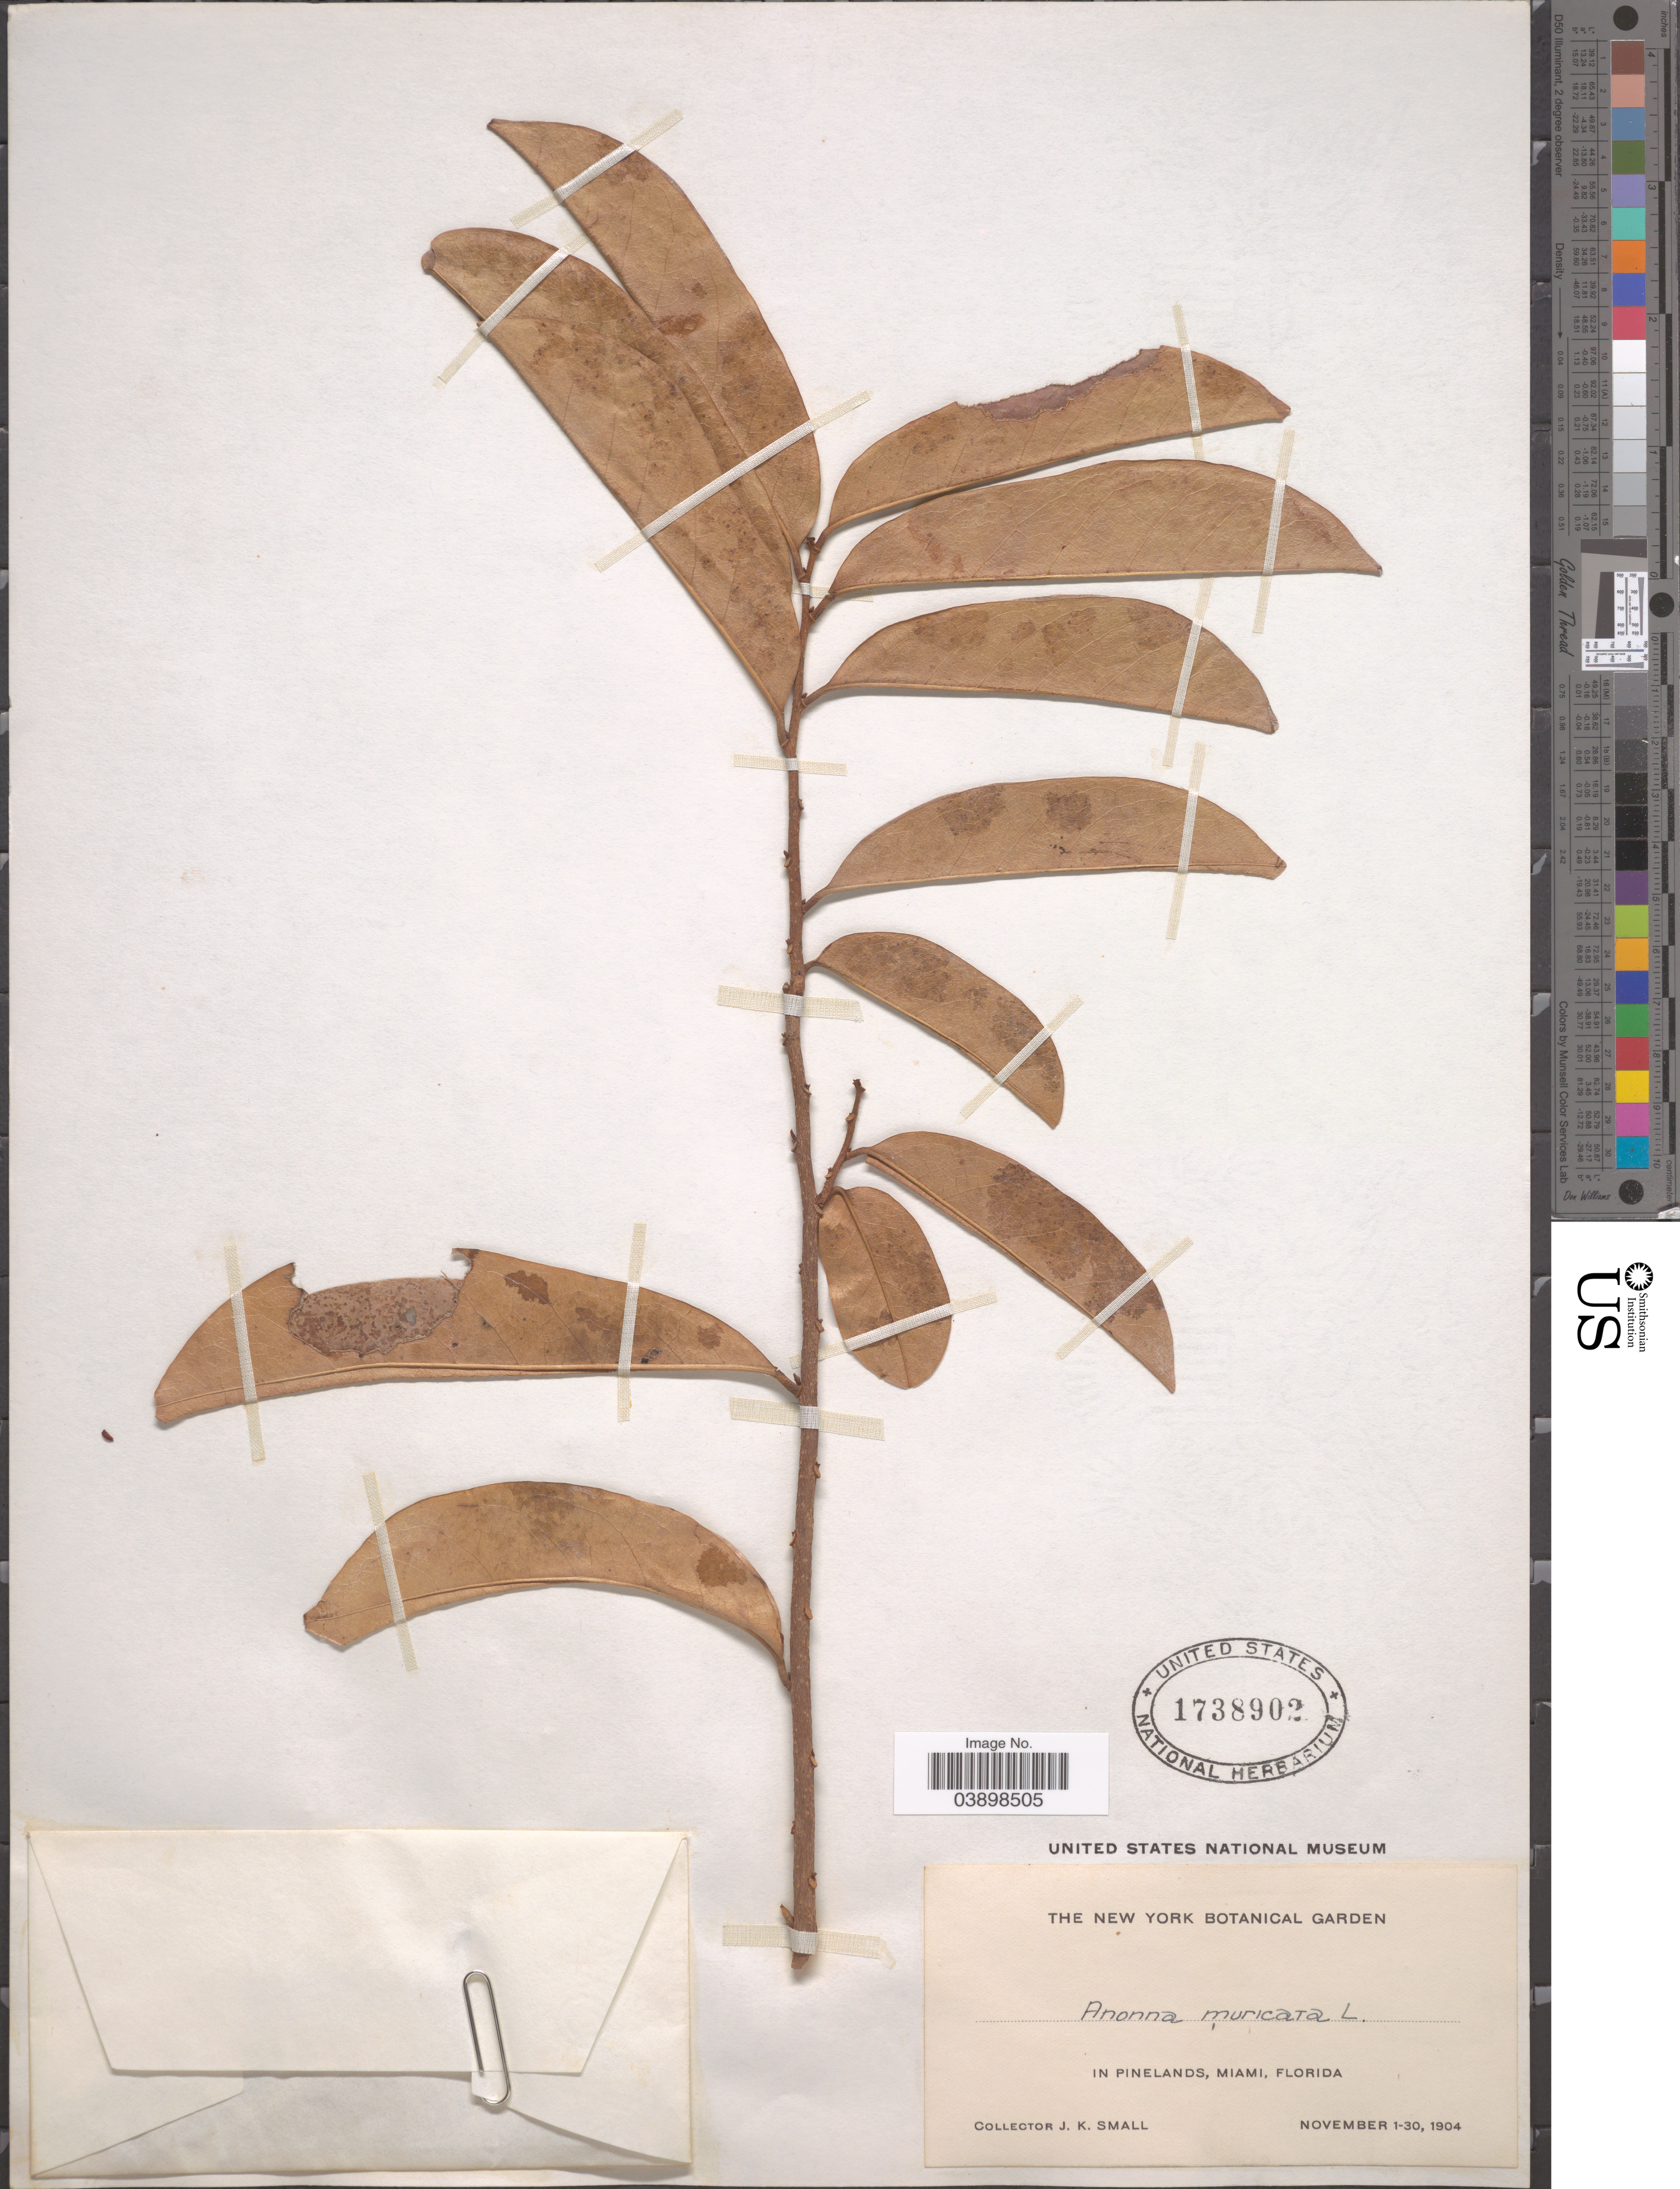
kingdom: Plantae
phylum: Tracheophyta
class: Magnoliopsida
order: Magnoliales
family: Annonaceae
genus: Annona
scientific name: Annona muricata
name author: L.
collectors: J. K. Small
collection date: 1904-11-01/1904-11-30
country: United States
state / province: Florida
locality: In Pinelands, Miami.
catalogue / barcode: US 1738902